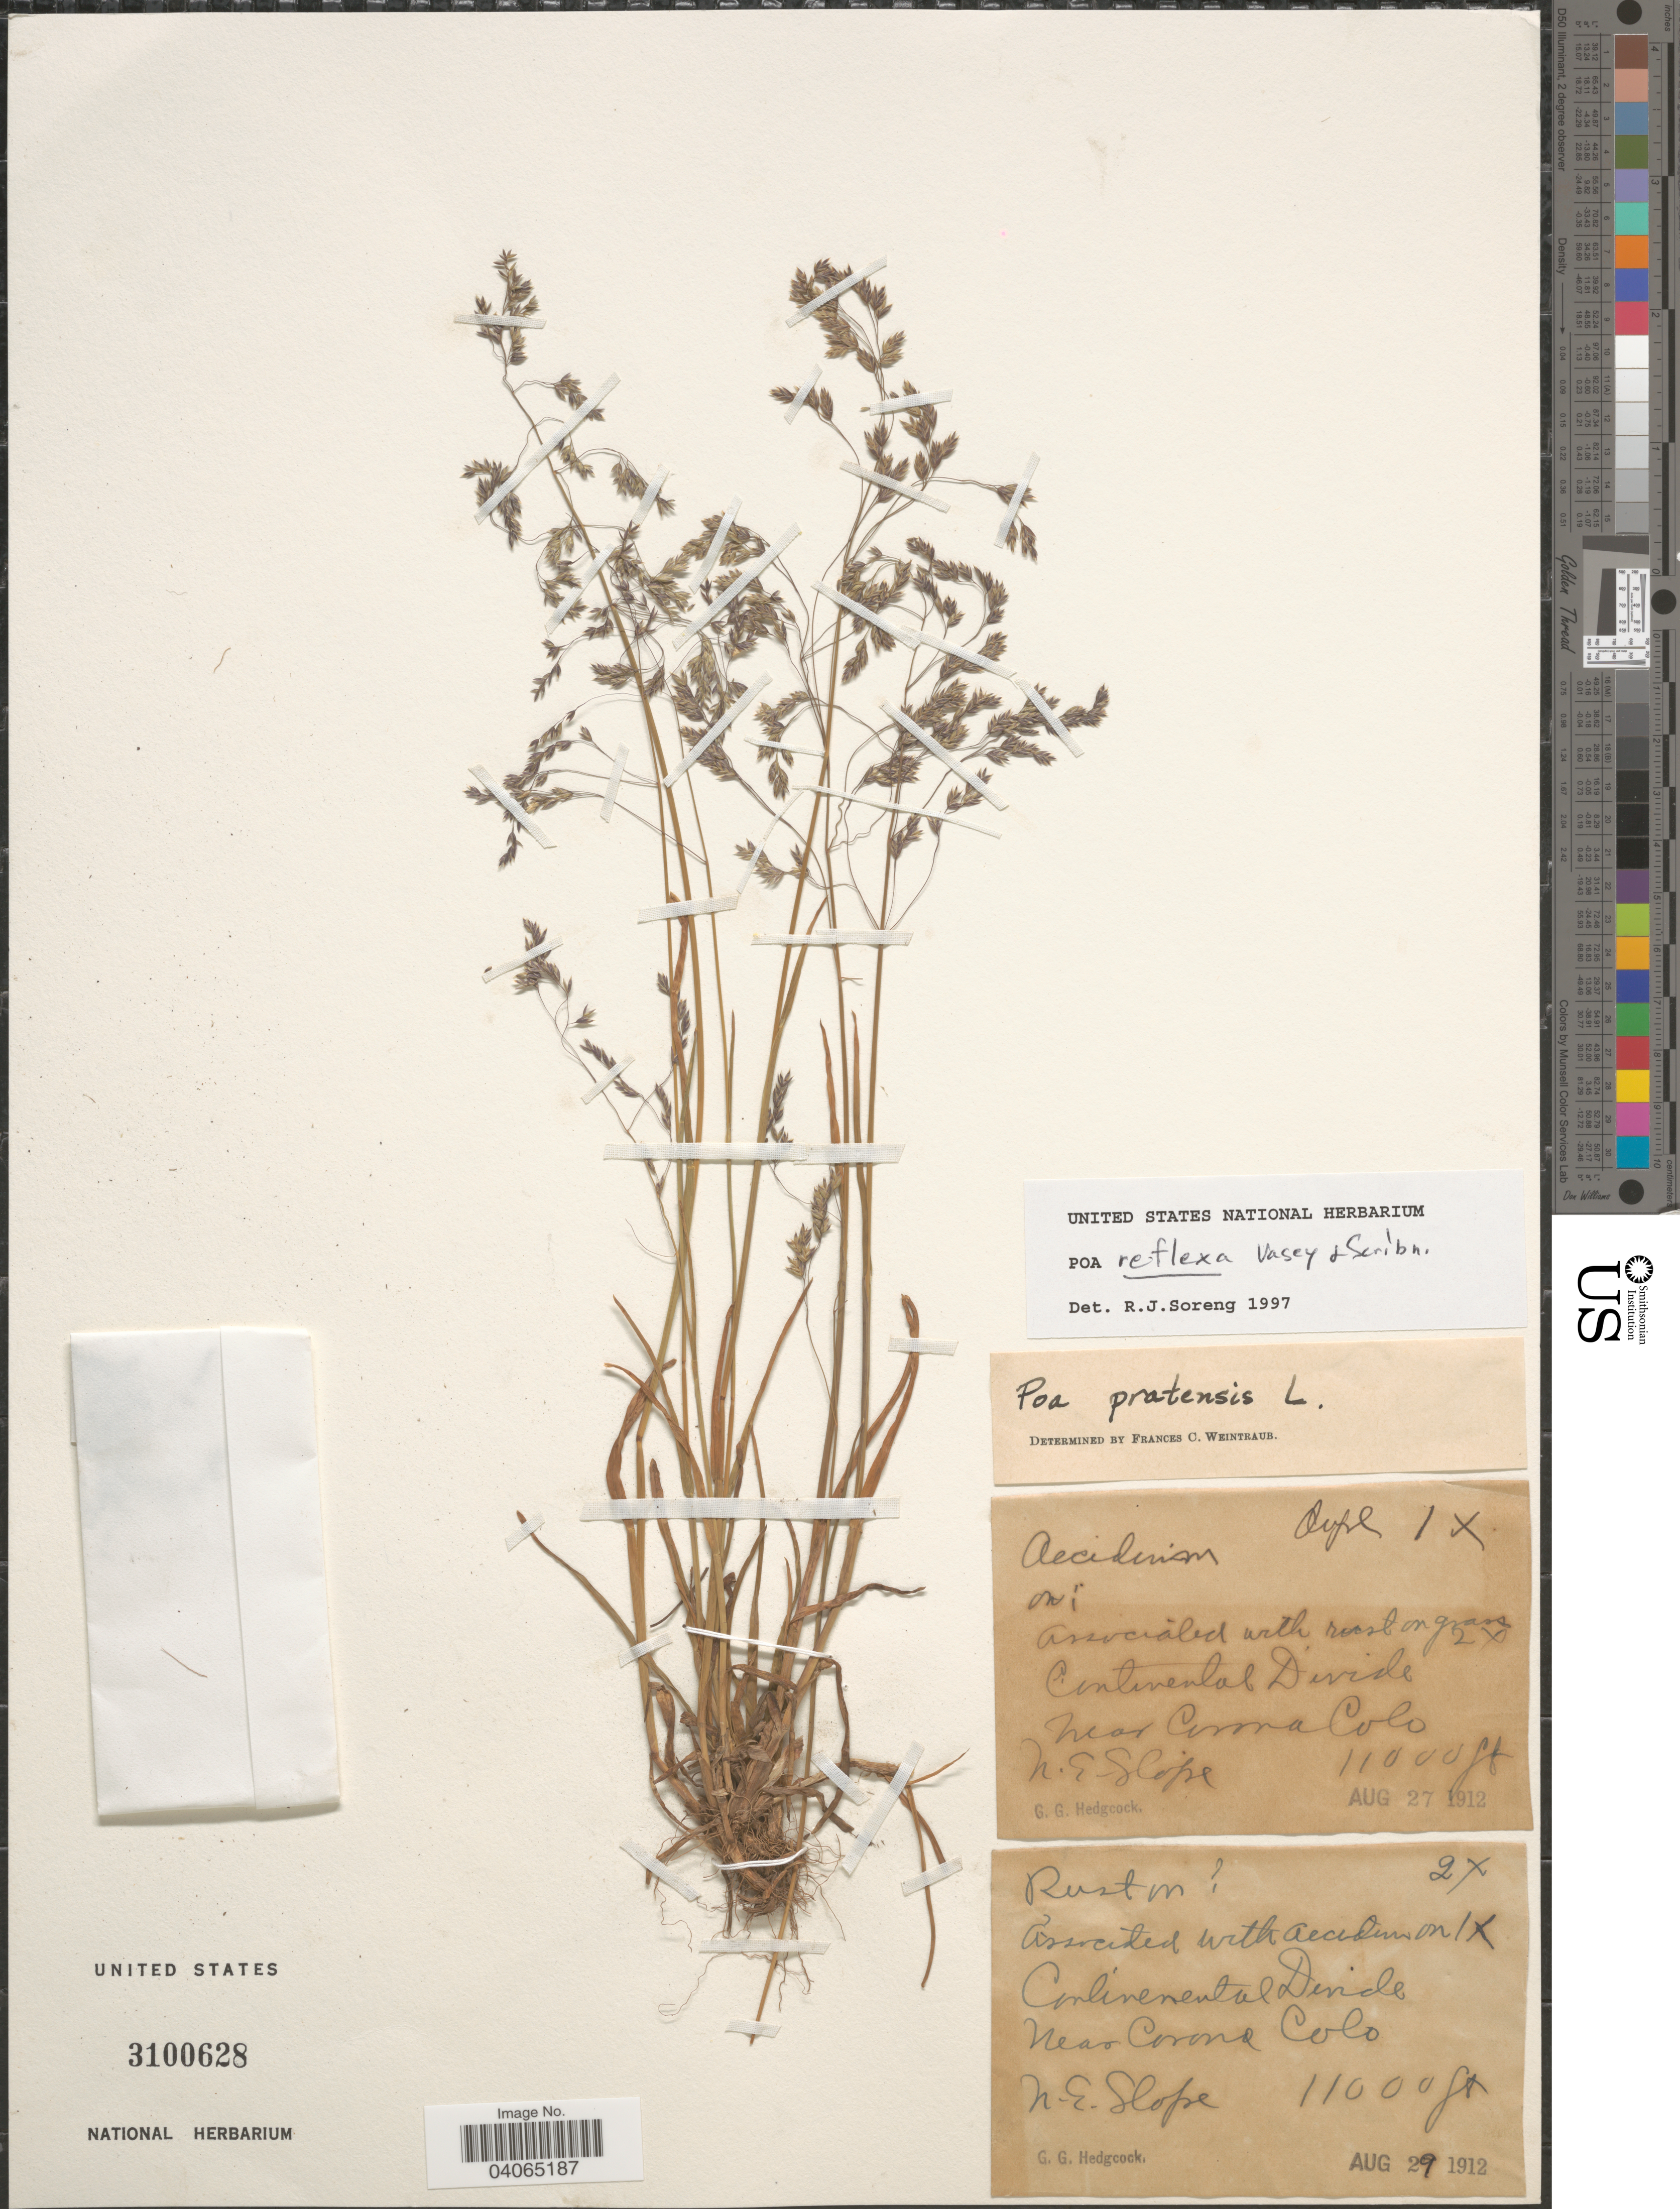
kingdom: Plantae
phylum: Tracheophyta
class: Liliopsida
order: Poales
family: Poaceae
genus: Poa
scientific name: Poa reflexa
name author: Vasey & Scribn.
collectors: G. Hedgcock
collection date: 1912-08-27/1912-08-29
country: United States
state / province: Colorado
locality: Continental Divide. Near Corona. N.E. Slope.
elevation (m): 3353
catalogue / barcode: US 3100628